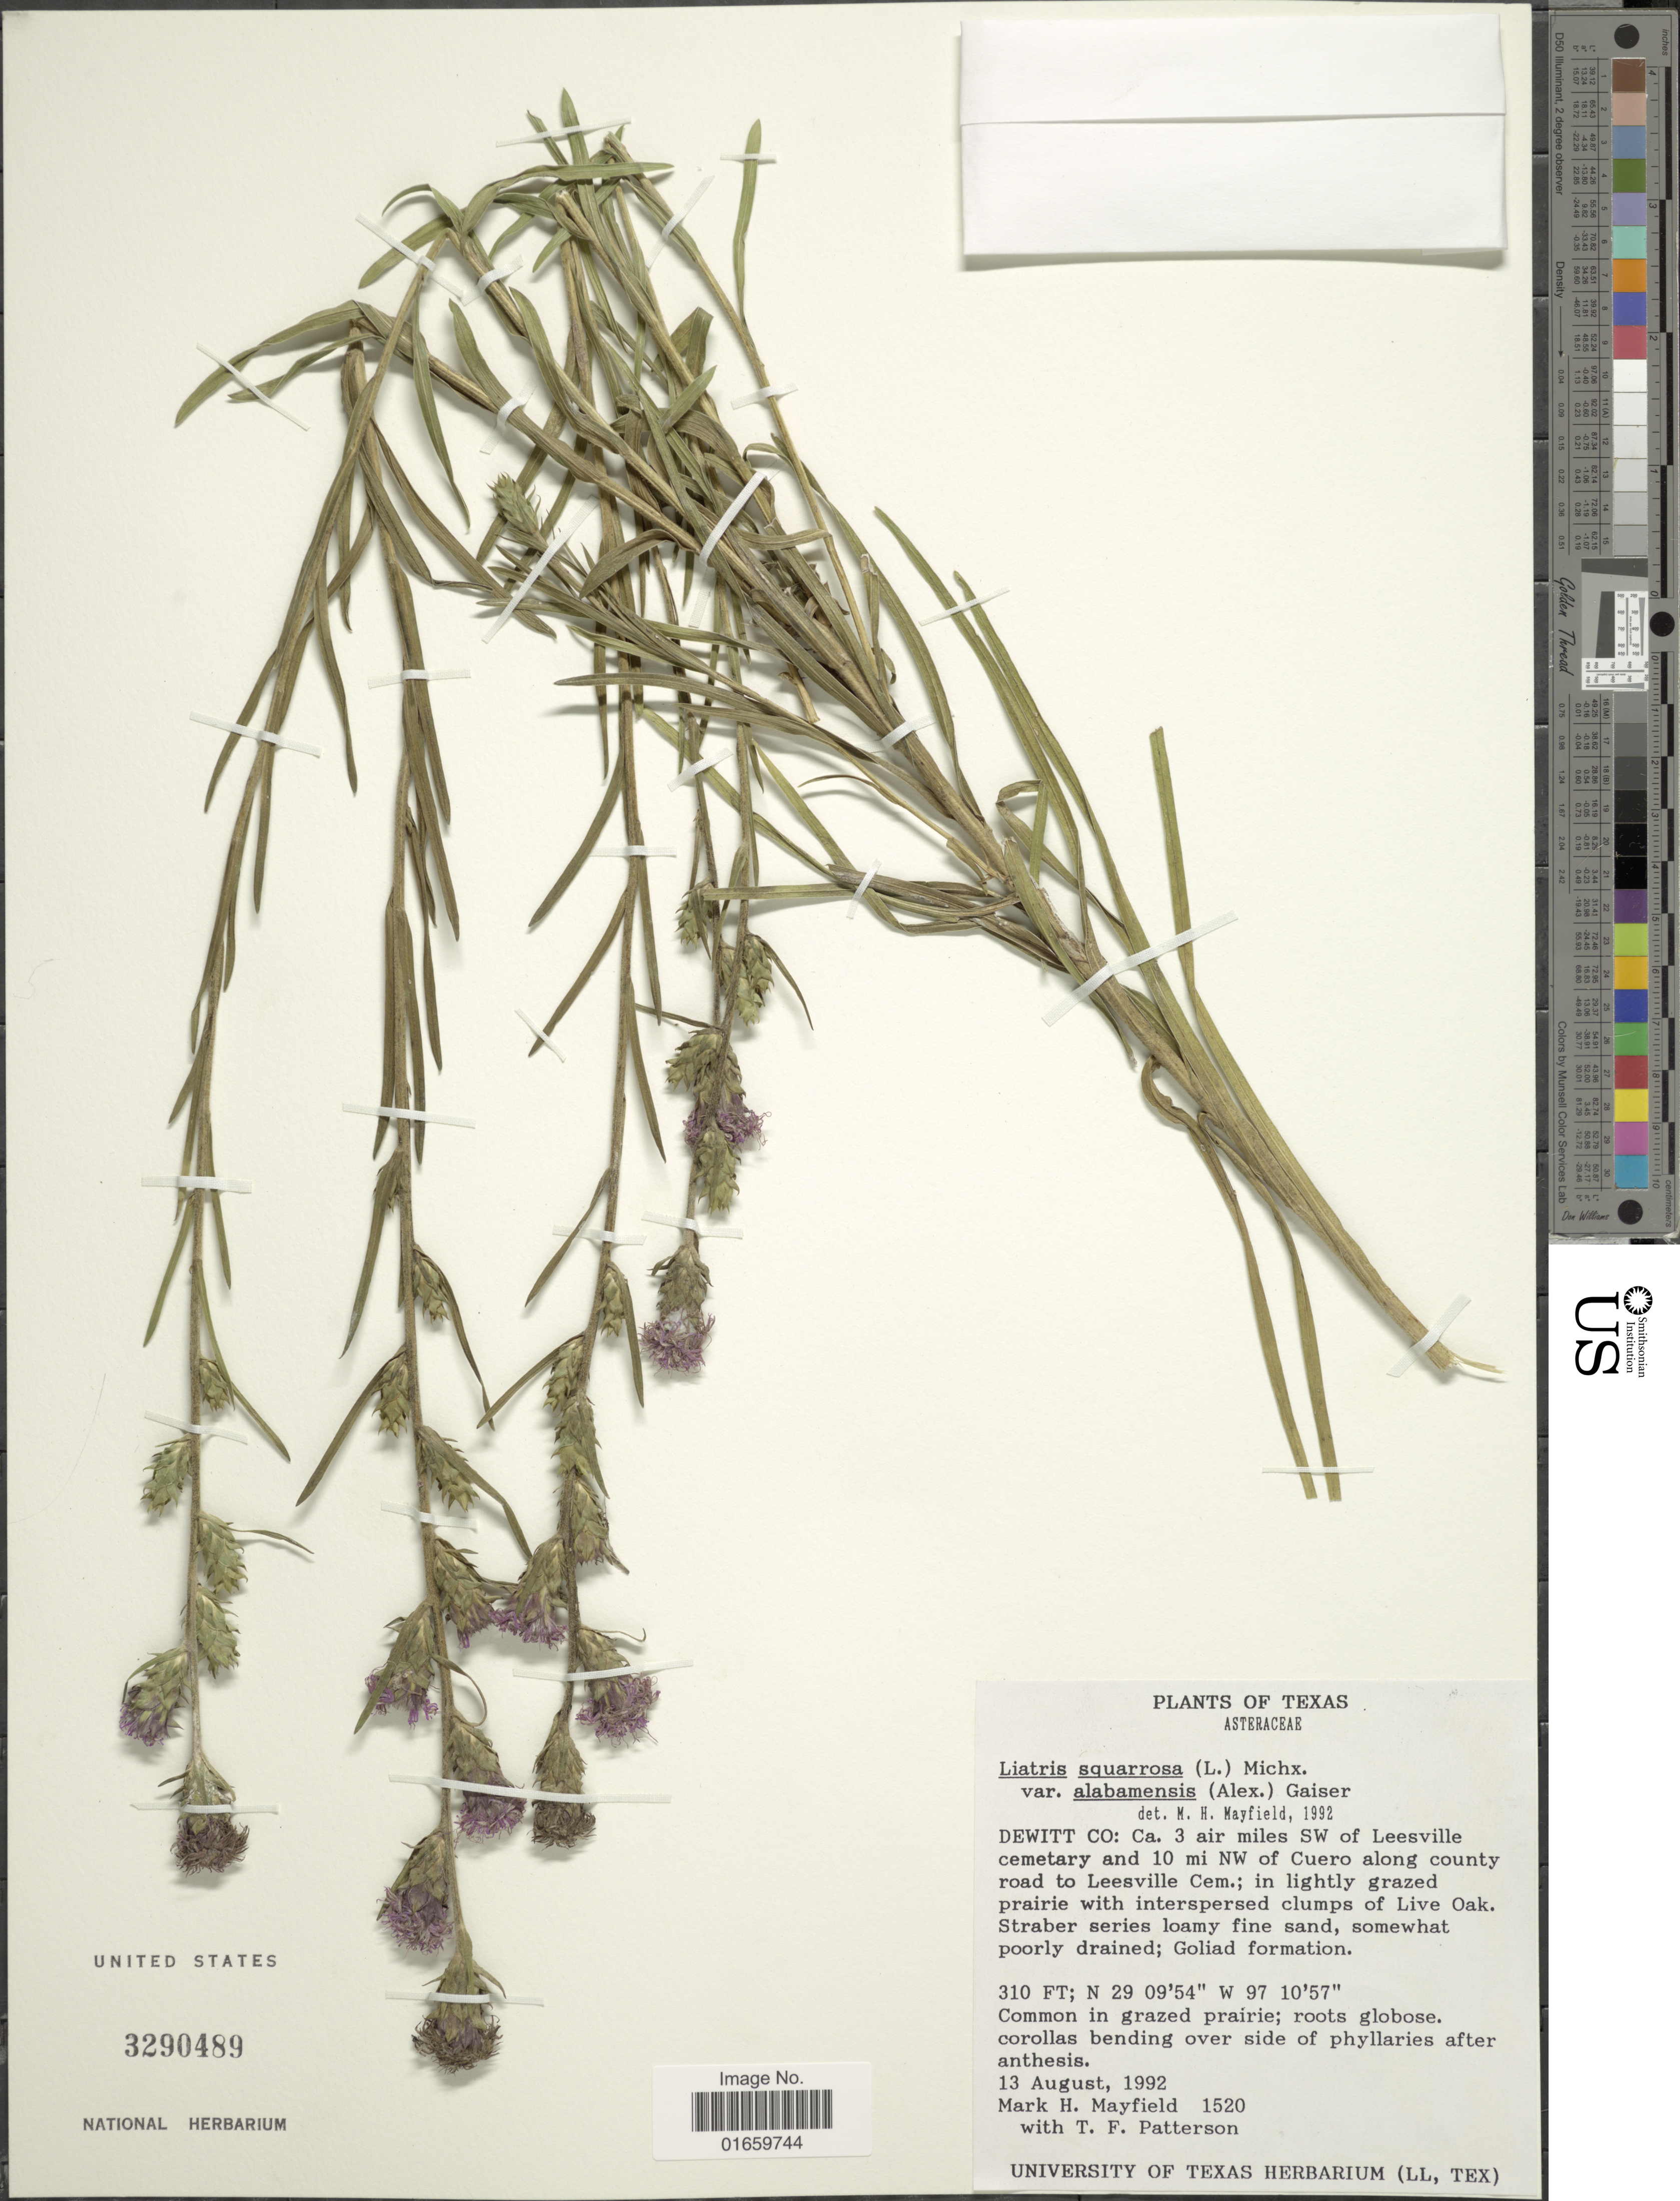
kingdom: Plantae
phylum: Tracheophyta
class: Magnoliopsida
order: Asterales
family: Asteraceae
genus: Liatris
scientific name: Liatris squarrosa var. alabamensis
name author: (Alexander) Gaiser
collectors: M. H. Mayfield & T. Patterson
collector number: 1520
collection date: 1992-08-13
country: United States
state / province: Texas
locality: Dewitt Co: Ca. 3 air miles SW of Leesville cemetary and 10 mi NW of Cuero along county road to Leesville Cem.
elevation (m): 94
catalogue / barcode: US 3290489